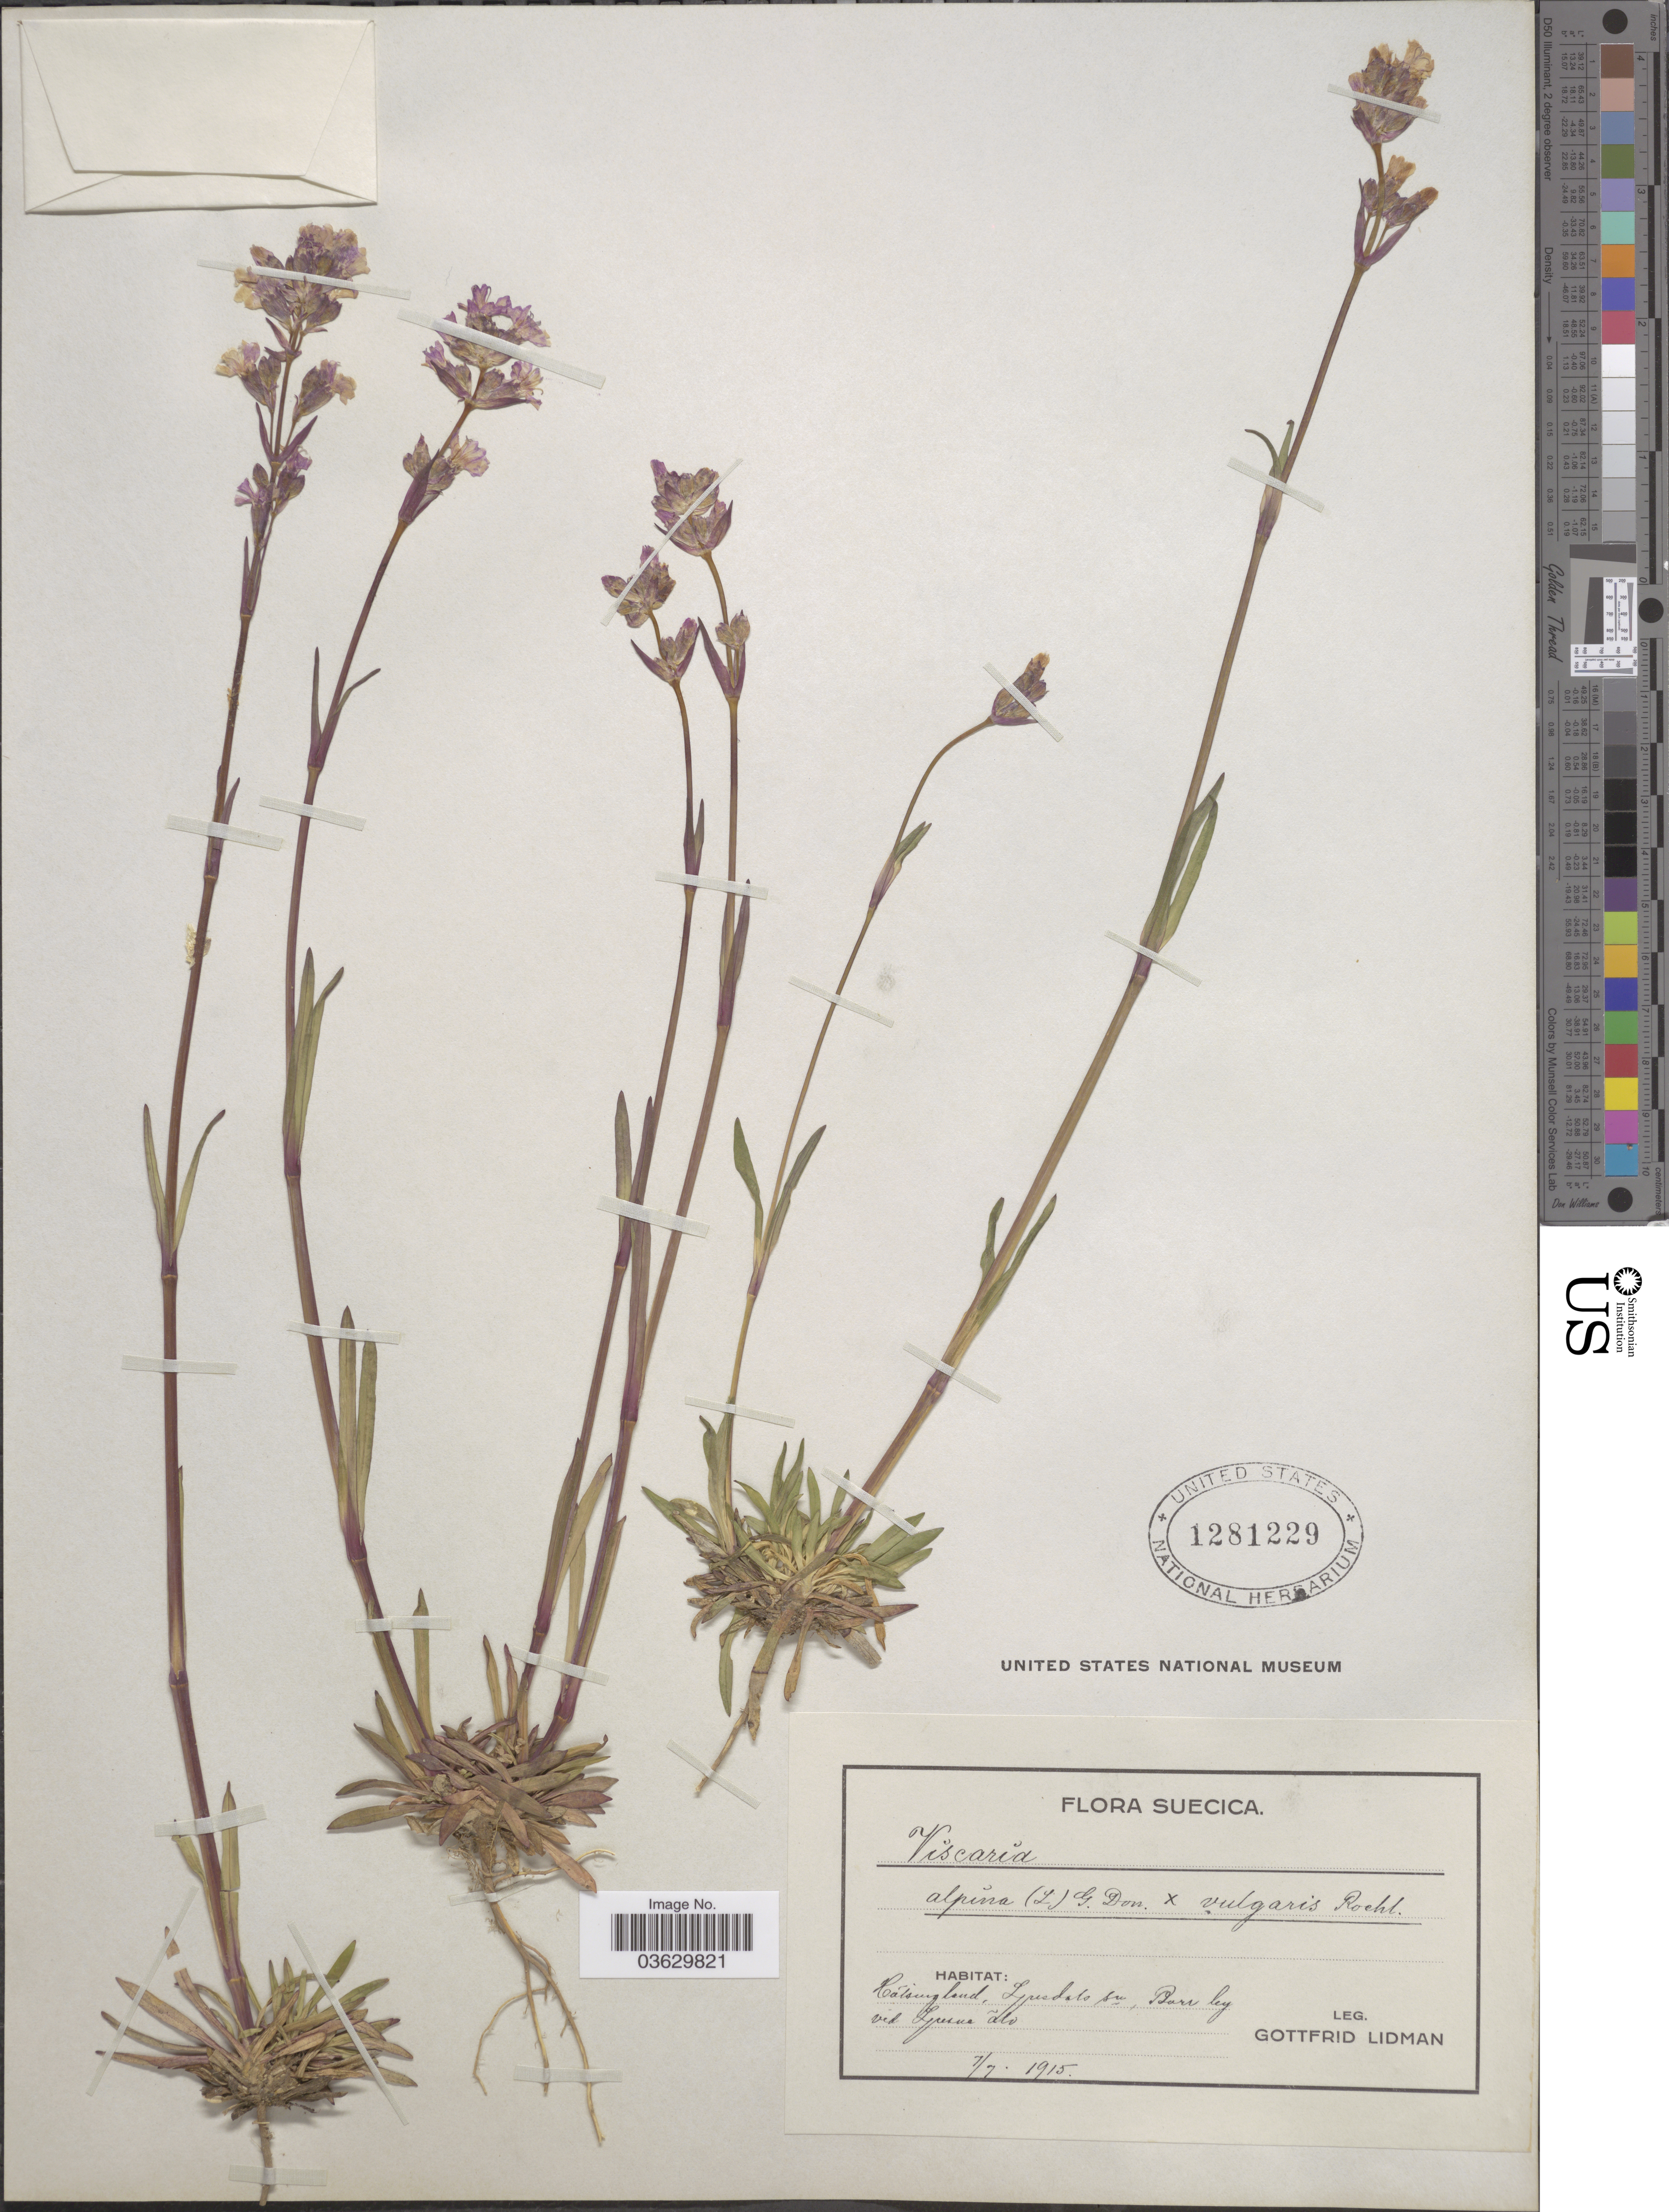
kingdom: Plantae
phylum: Tracheophyta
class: Magnoliopsida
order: Caryophyllales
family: Caryophyllaceae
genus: Viscaria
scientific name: Viscaria alpina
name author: (L.) G. Don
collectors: G. Lidman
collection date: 1915-07-07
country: Sweden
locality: Suecica. Hátsingland, Ljusdal sn. Barr by vid Ljusne dlo.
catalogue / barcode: US 1281229